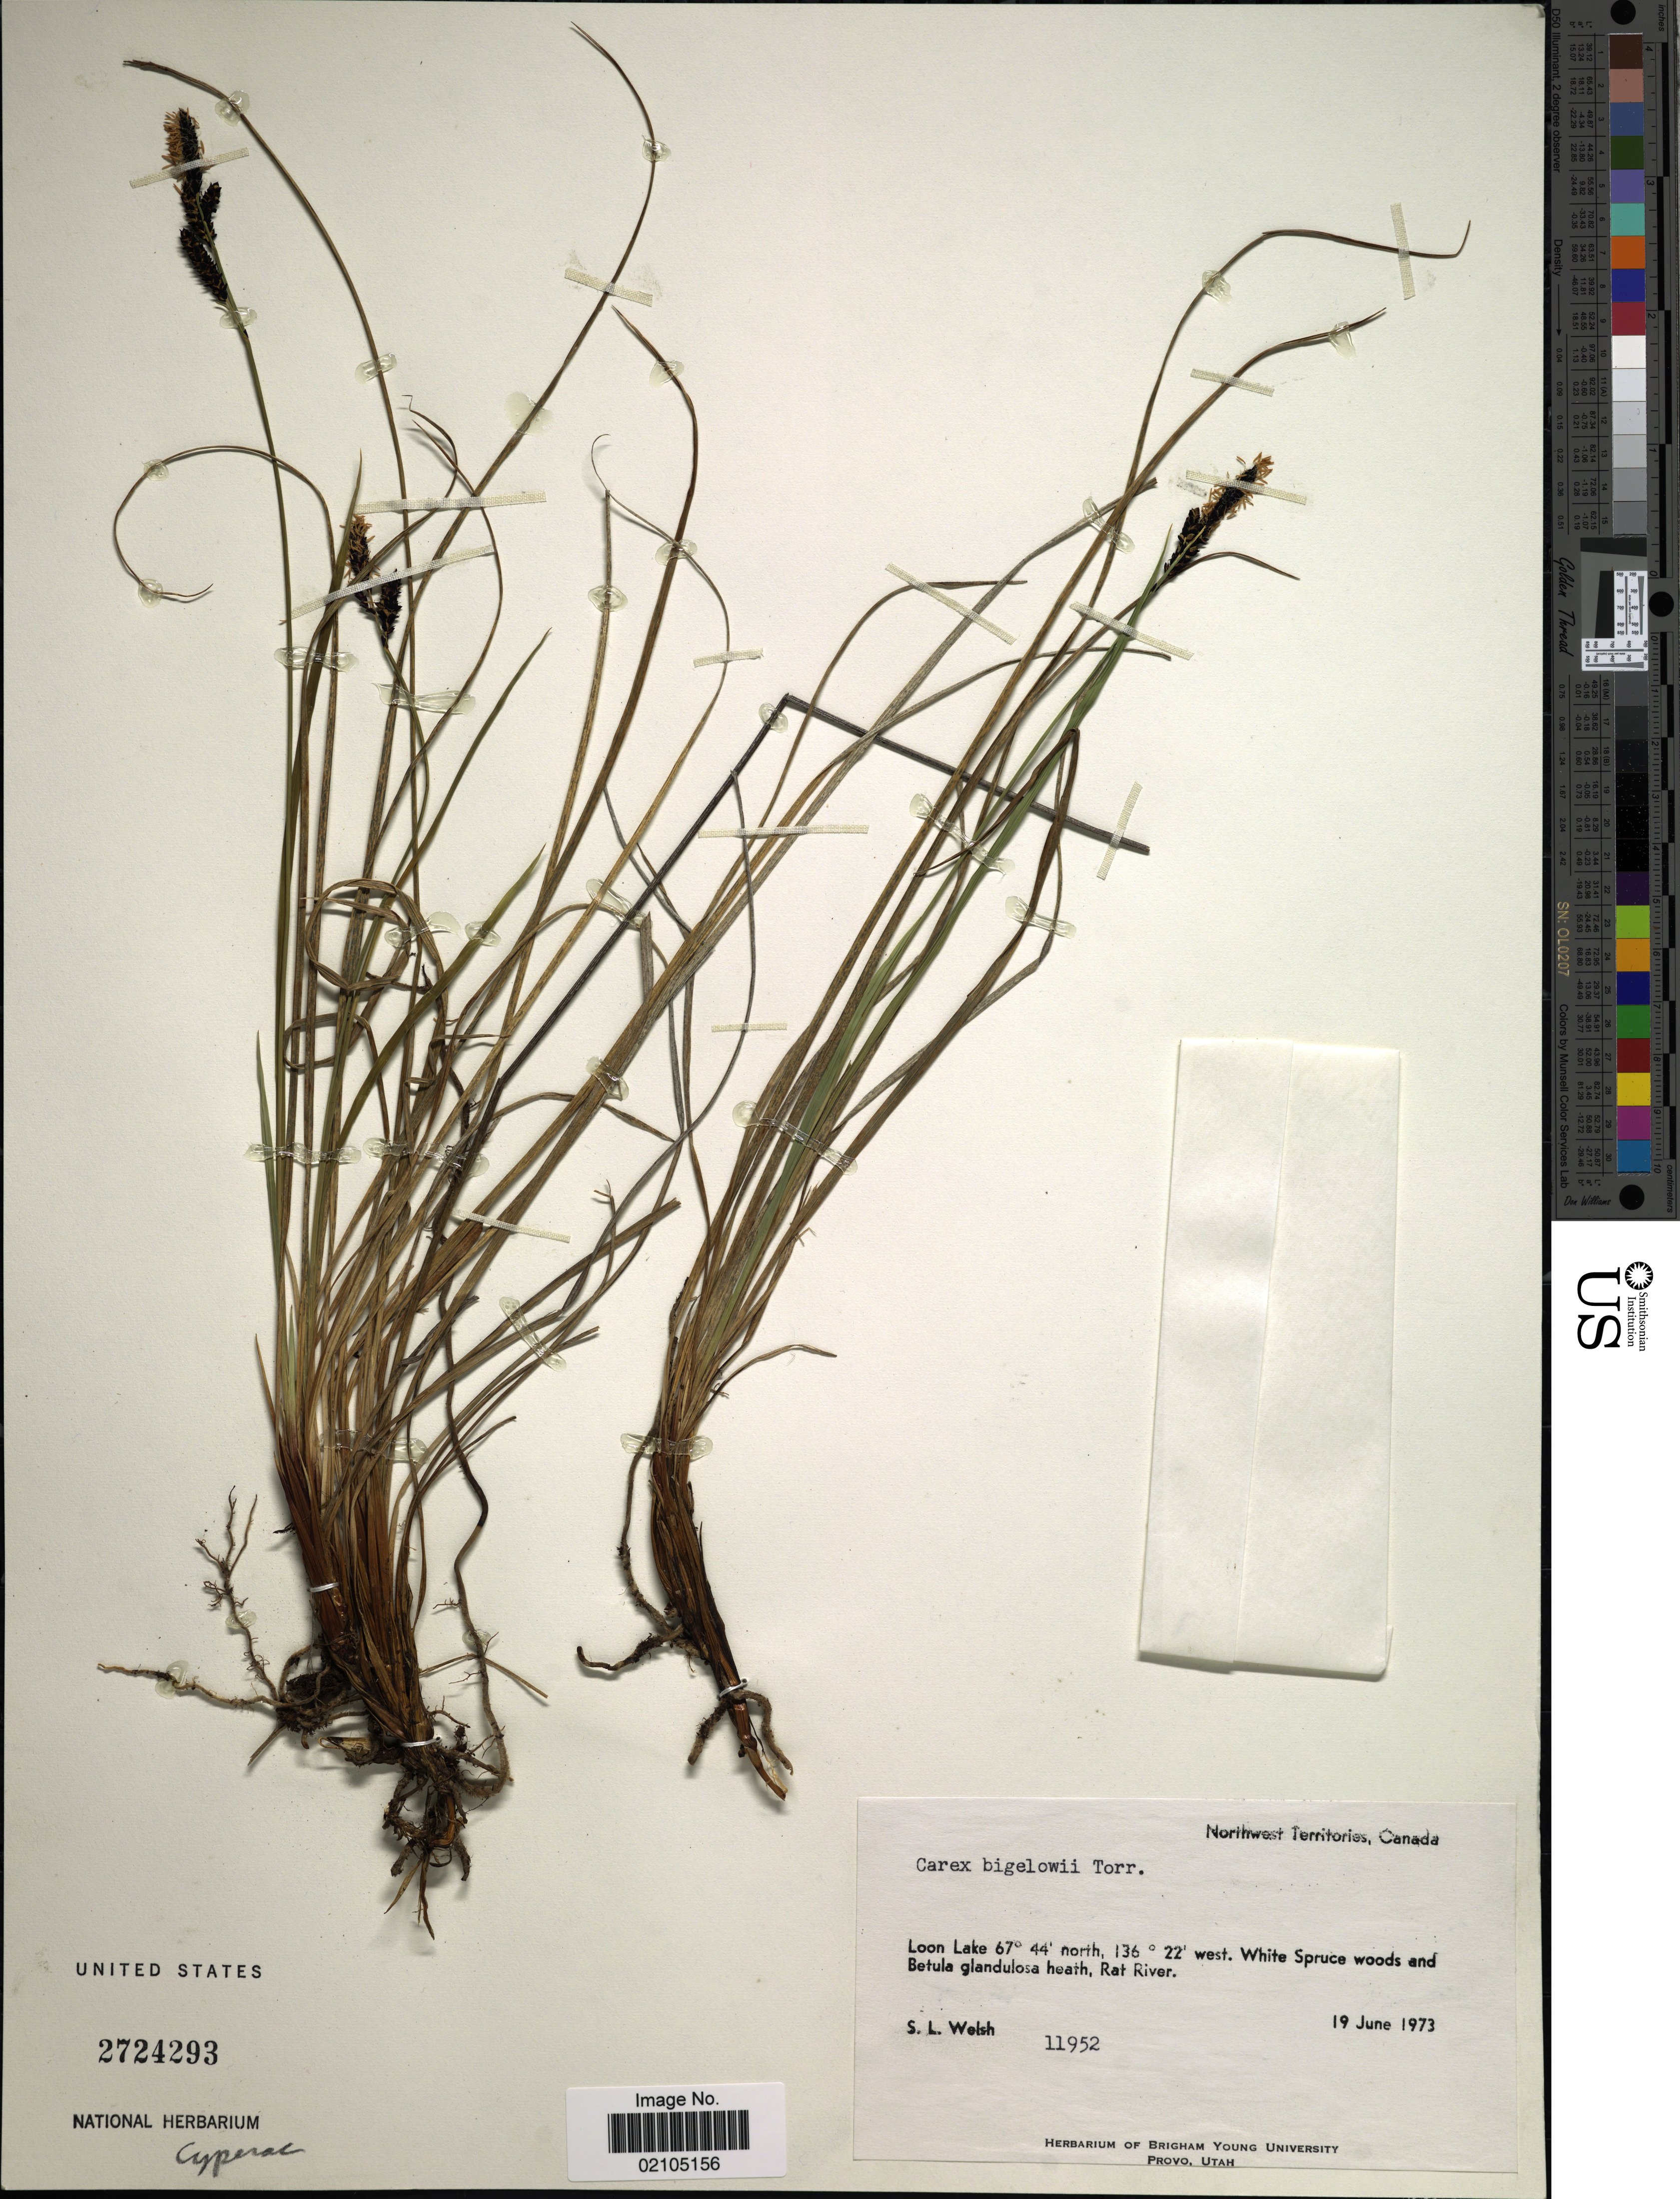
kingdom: Plantae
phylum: Tracheophyta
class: Liliopsida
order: Poales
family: Cyperaceae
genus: Carex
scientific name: Carex bigelowii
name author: Torr. ex Schwein.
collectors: S. Welsh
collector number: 11952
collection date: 1973-06-19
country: Canada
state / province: Northwest Territories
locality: Look Lake, White Spruce woods and Betula glandulosa heath, Rat River.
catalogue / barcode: US 2724293